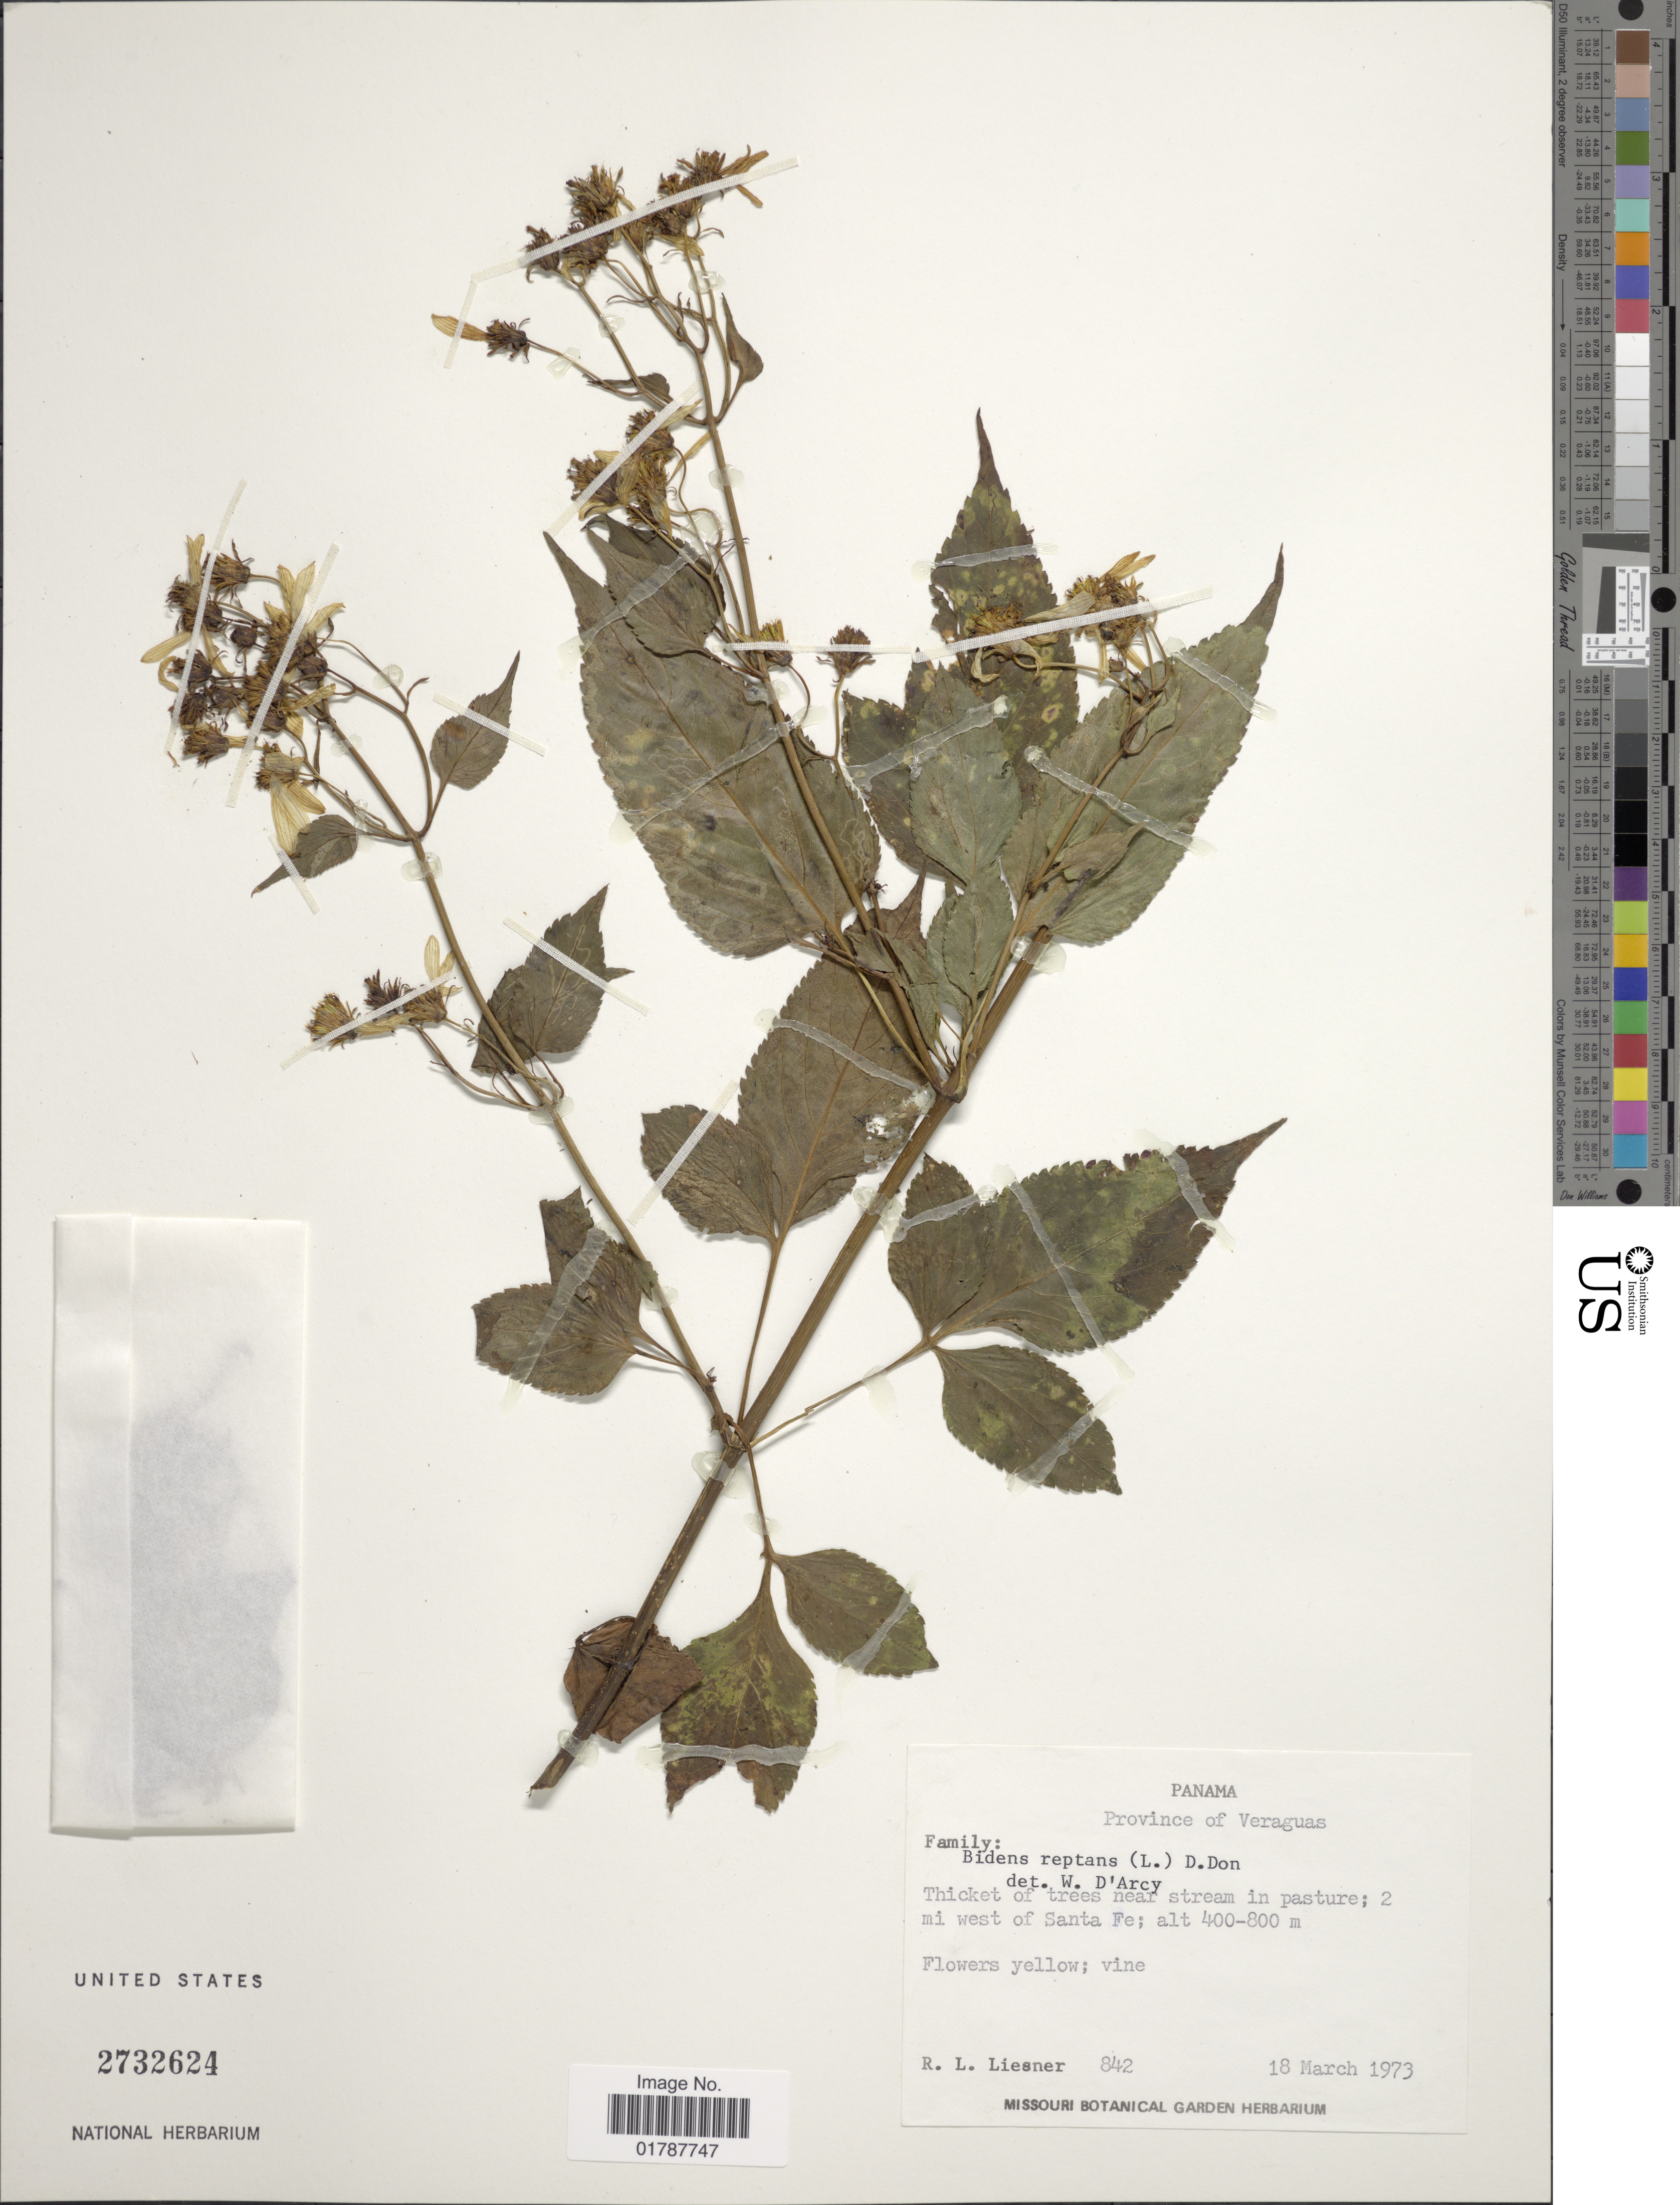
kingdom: Plantae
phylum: Tracheophyta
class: Magnoliopsida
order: Asterales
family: Asteraceae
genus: Bidens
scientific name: Bidens reptans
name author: (L.) G. Don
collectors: R. L. Liesner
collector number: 842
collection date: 1973-03-18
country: Panama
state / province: Veraguas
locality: Province of Veraguas, Thicket of trees near stream in pasture, 2 mi west of Santa De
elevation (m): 400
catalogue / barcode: US 2732624